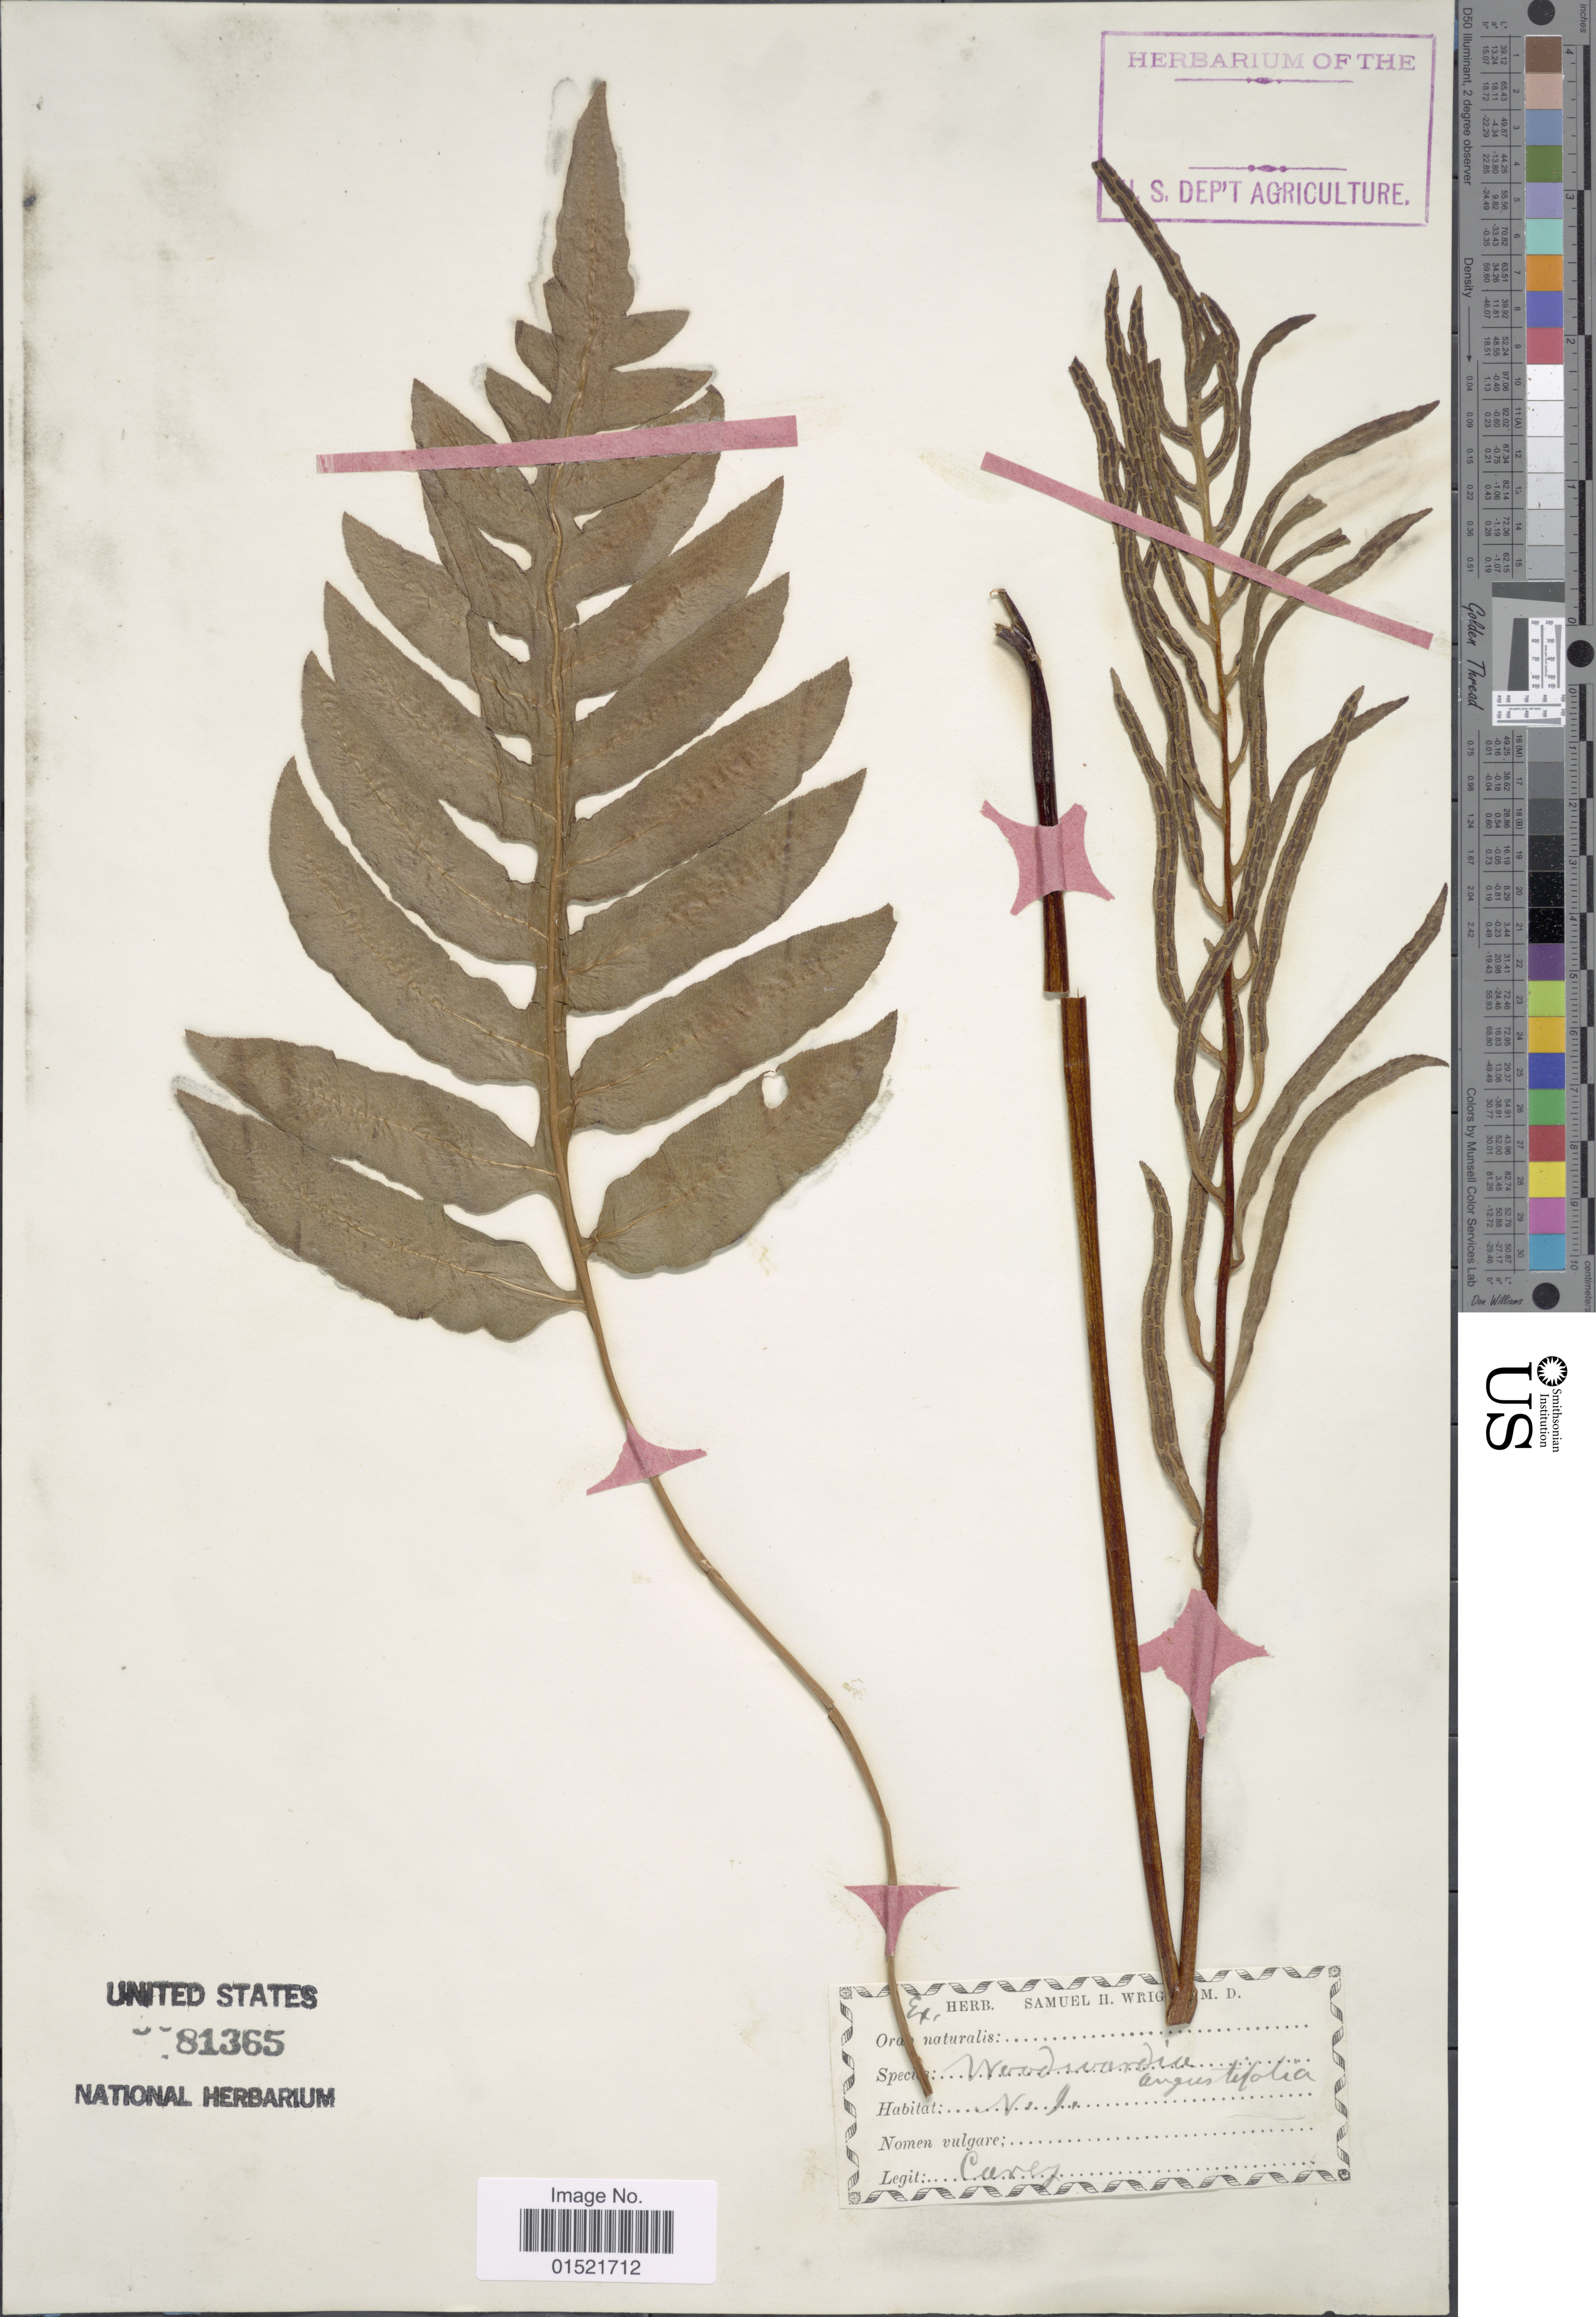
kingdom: Plantae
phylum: Tracheophyta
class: Polypodiopsida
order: Polypodiales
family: Blechnaceae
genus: Woodwardia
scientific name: Woodwardia areolata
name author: (L.) T. Moore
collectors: Cuvey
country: United States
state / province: New Jersey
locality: N. J.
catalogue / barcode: US 81365